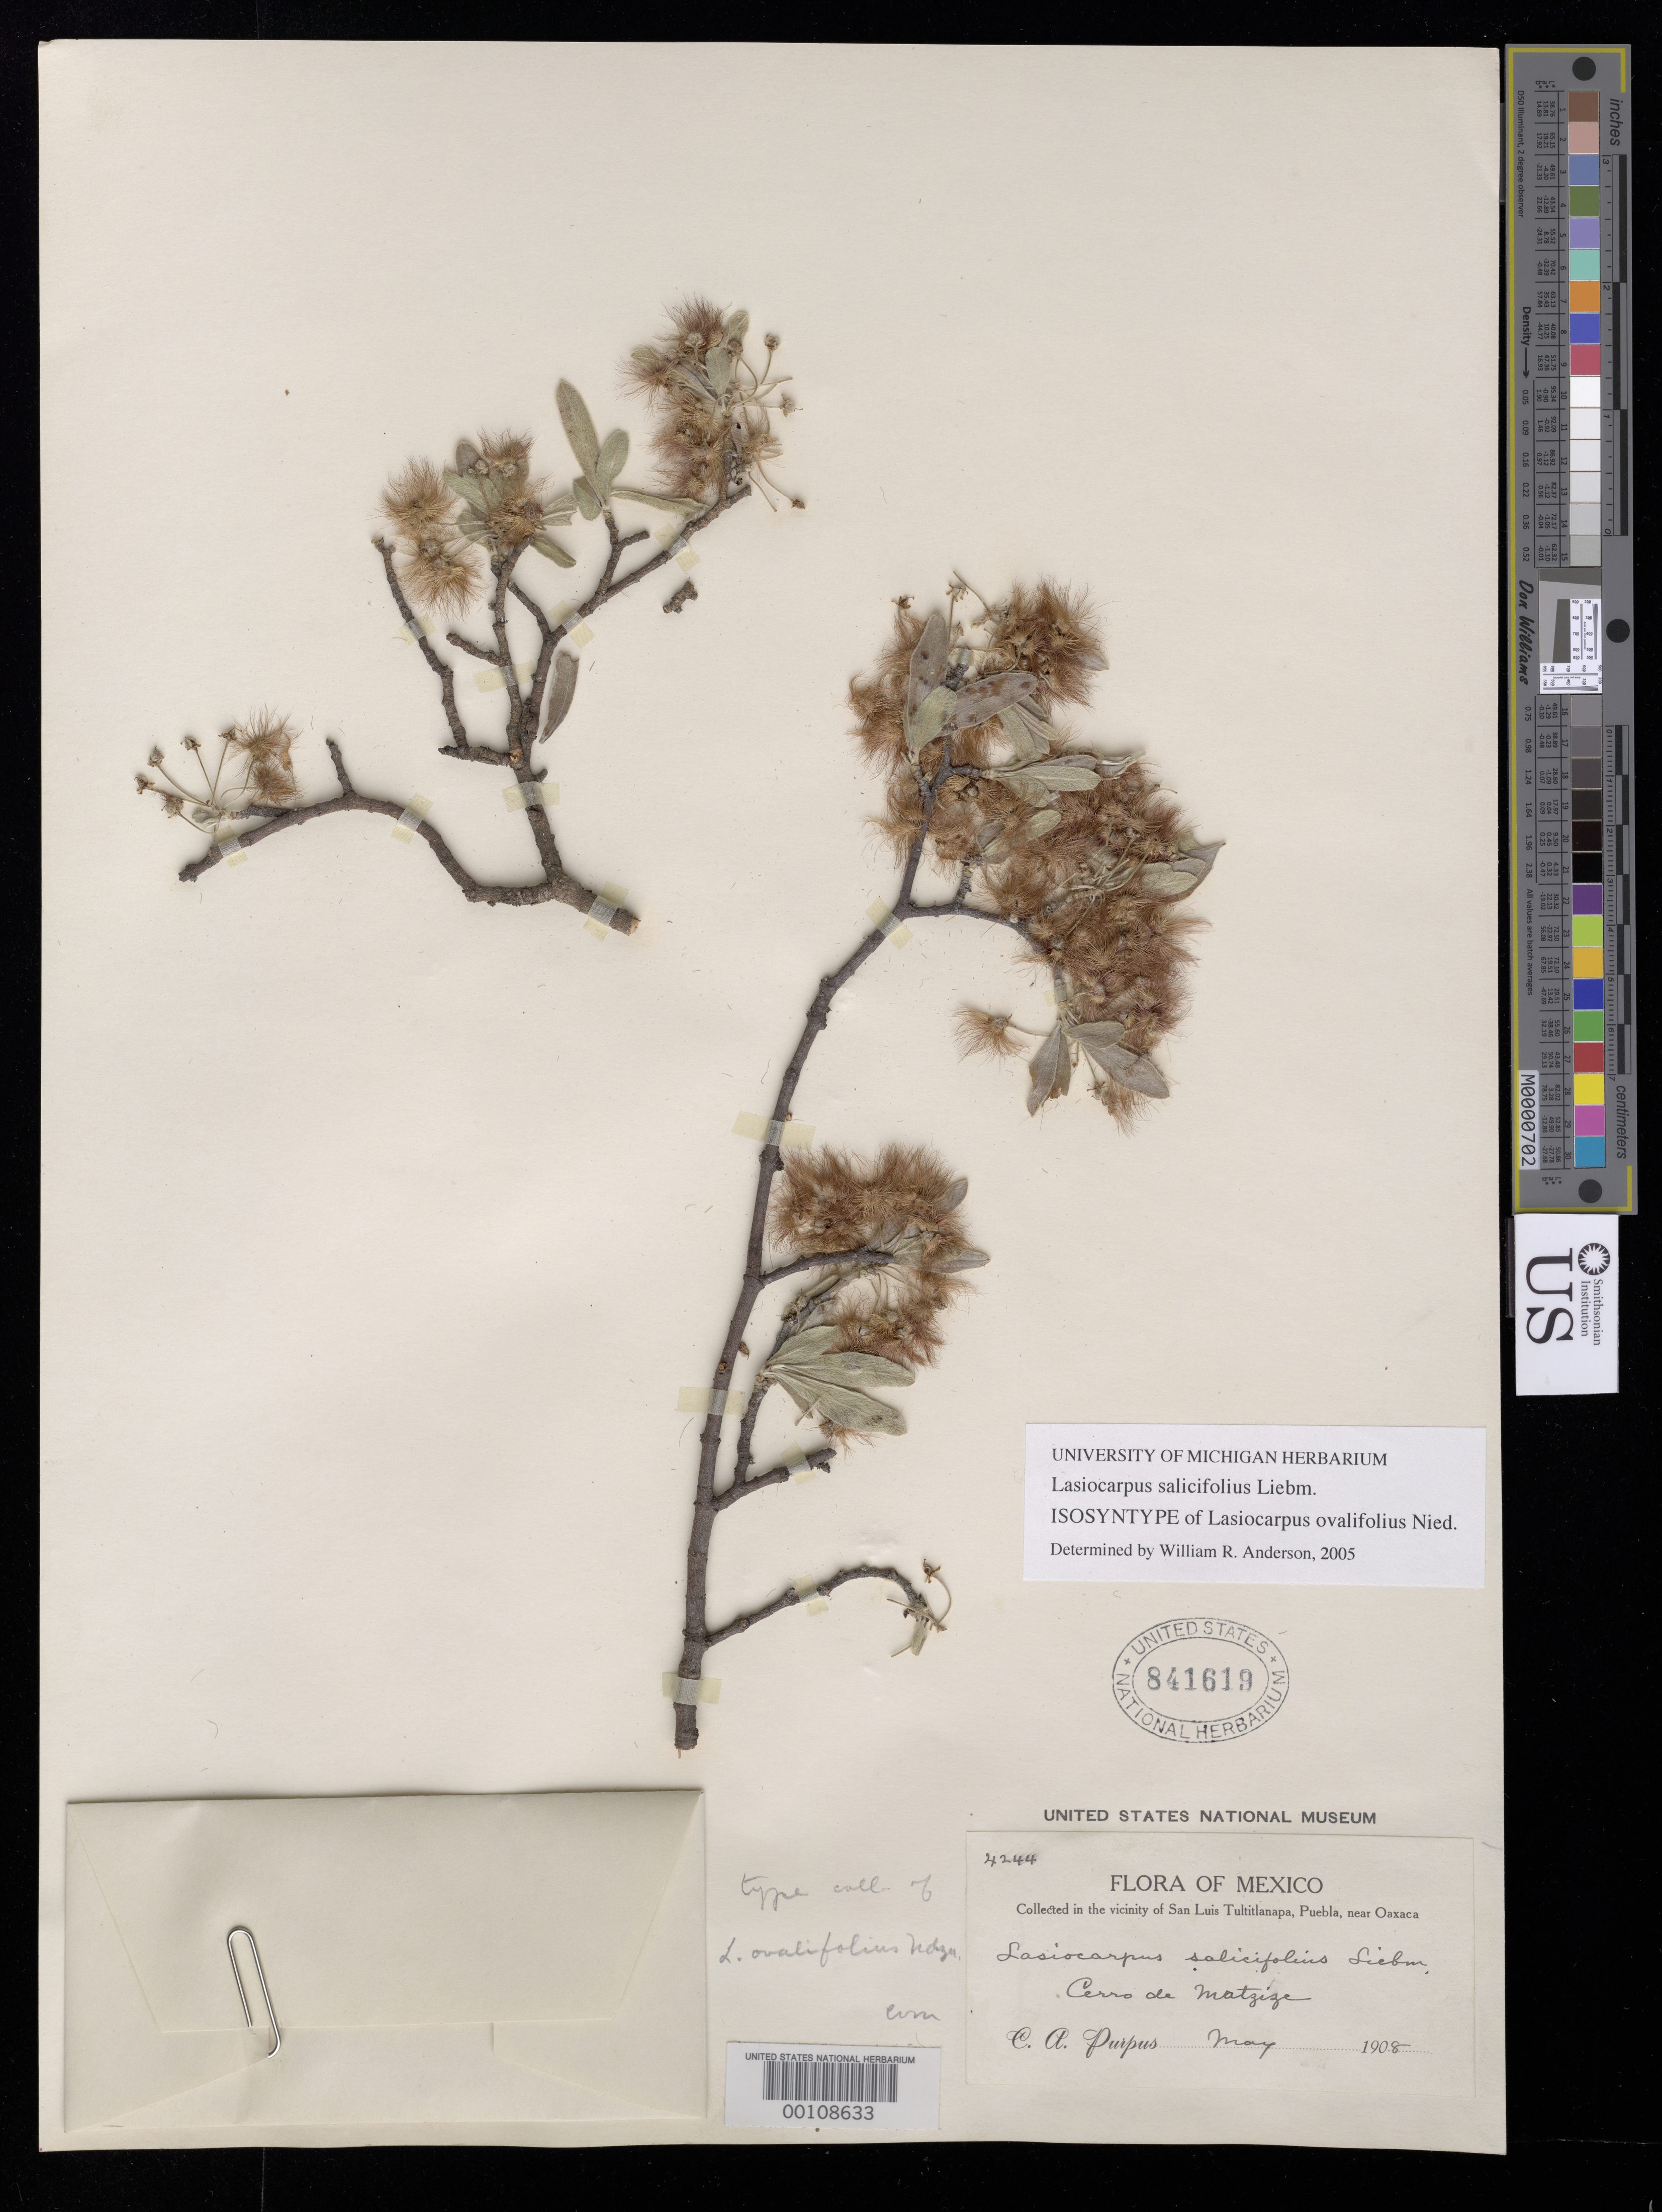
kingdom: Plantae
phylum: Tracheophyta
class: Magnoliopsida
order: Malpighiales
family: Malpighiaceae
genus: Lasiocarpus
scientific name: Lasiocarpus ovalifolius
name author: Nied.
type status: Isosyntype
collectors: C. A. Purpus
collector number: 4244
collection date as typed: May 1908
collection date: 1908-05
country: Mexico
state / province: Puebla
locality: San Luis Tultitlanapa.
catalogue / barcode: US 841619